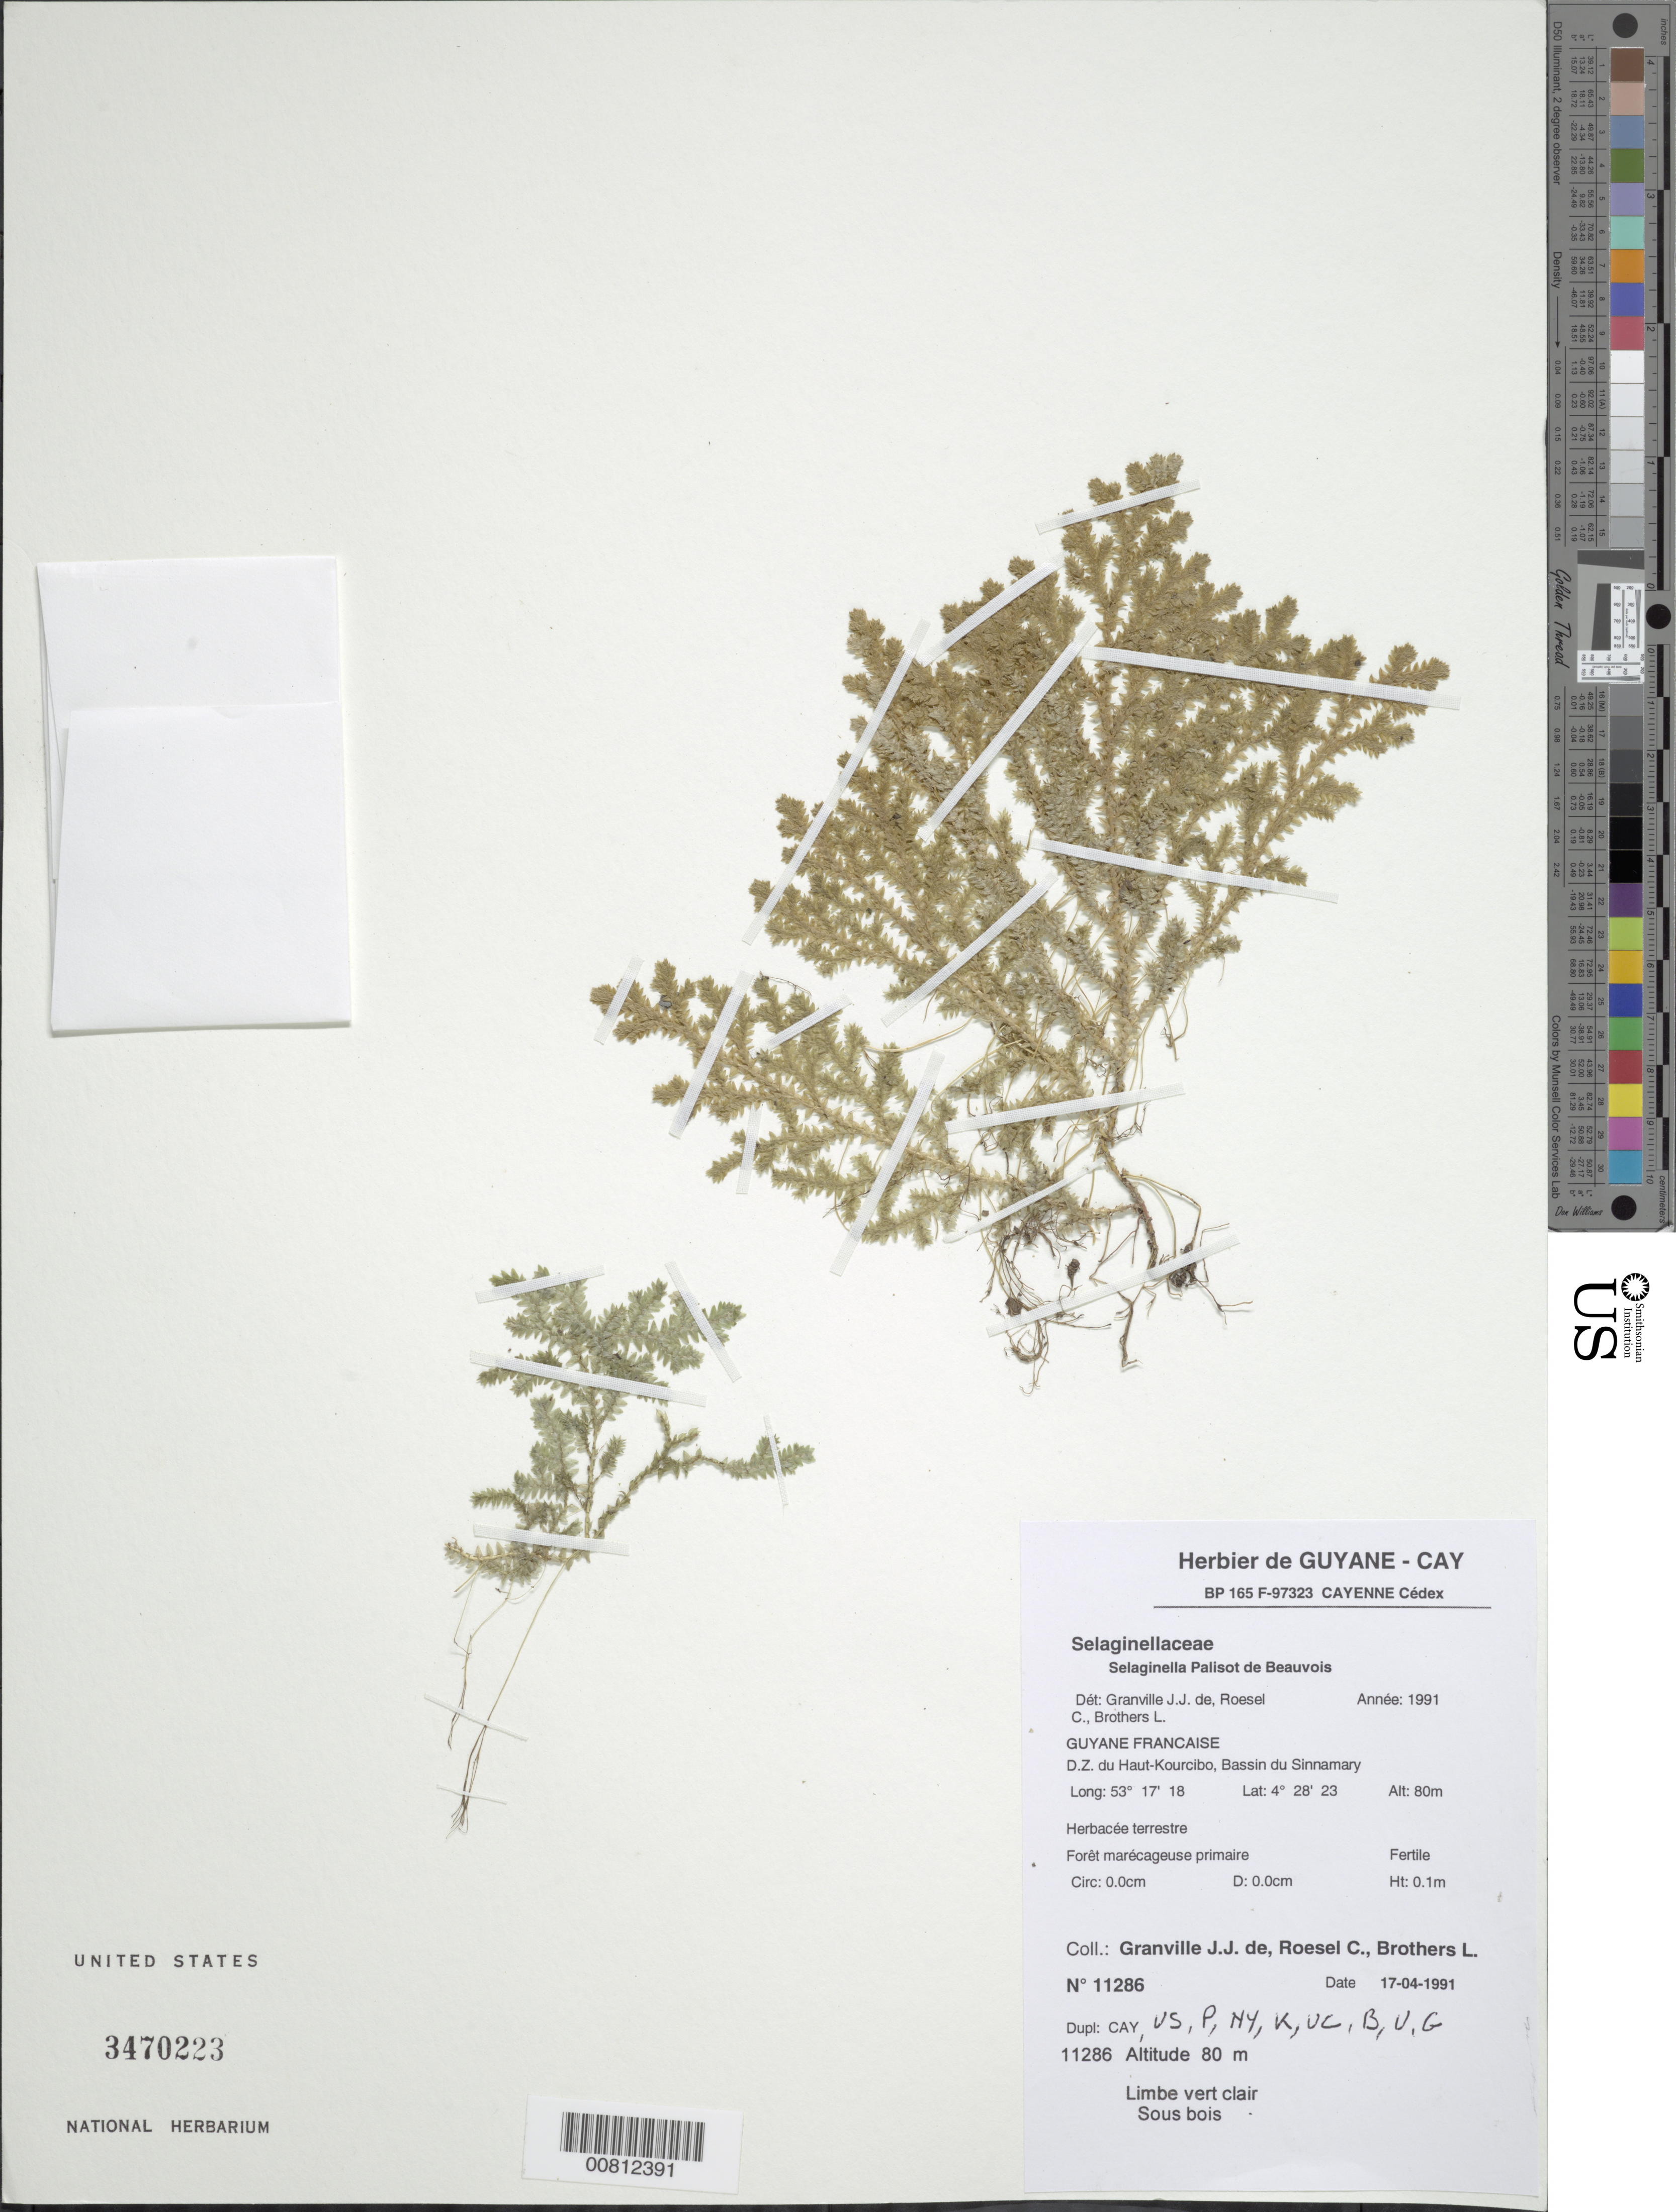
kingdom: Plantae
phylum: Tracheophyta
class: Lycopodiopsida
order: Selaginellales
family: Selaginellaceae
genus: Selaginella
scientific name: Selaginella porelloides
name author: (Lam.) Spring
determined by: Valdespino, I. A., (PMA), Universidad de Panama (PANAMA)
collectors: J.-J. de Granville, C. S. Roesel & L. Brothers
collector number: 11286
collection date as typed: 17-Apr-91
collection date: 1991-04-17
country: French Guiana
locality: D.Z. du Haut-Kourcibo, Bassin du Sinnamary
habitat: Forêt marécageuse primaire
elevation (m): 80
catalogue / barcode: US 3470223